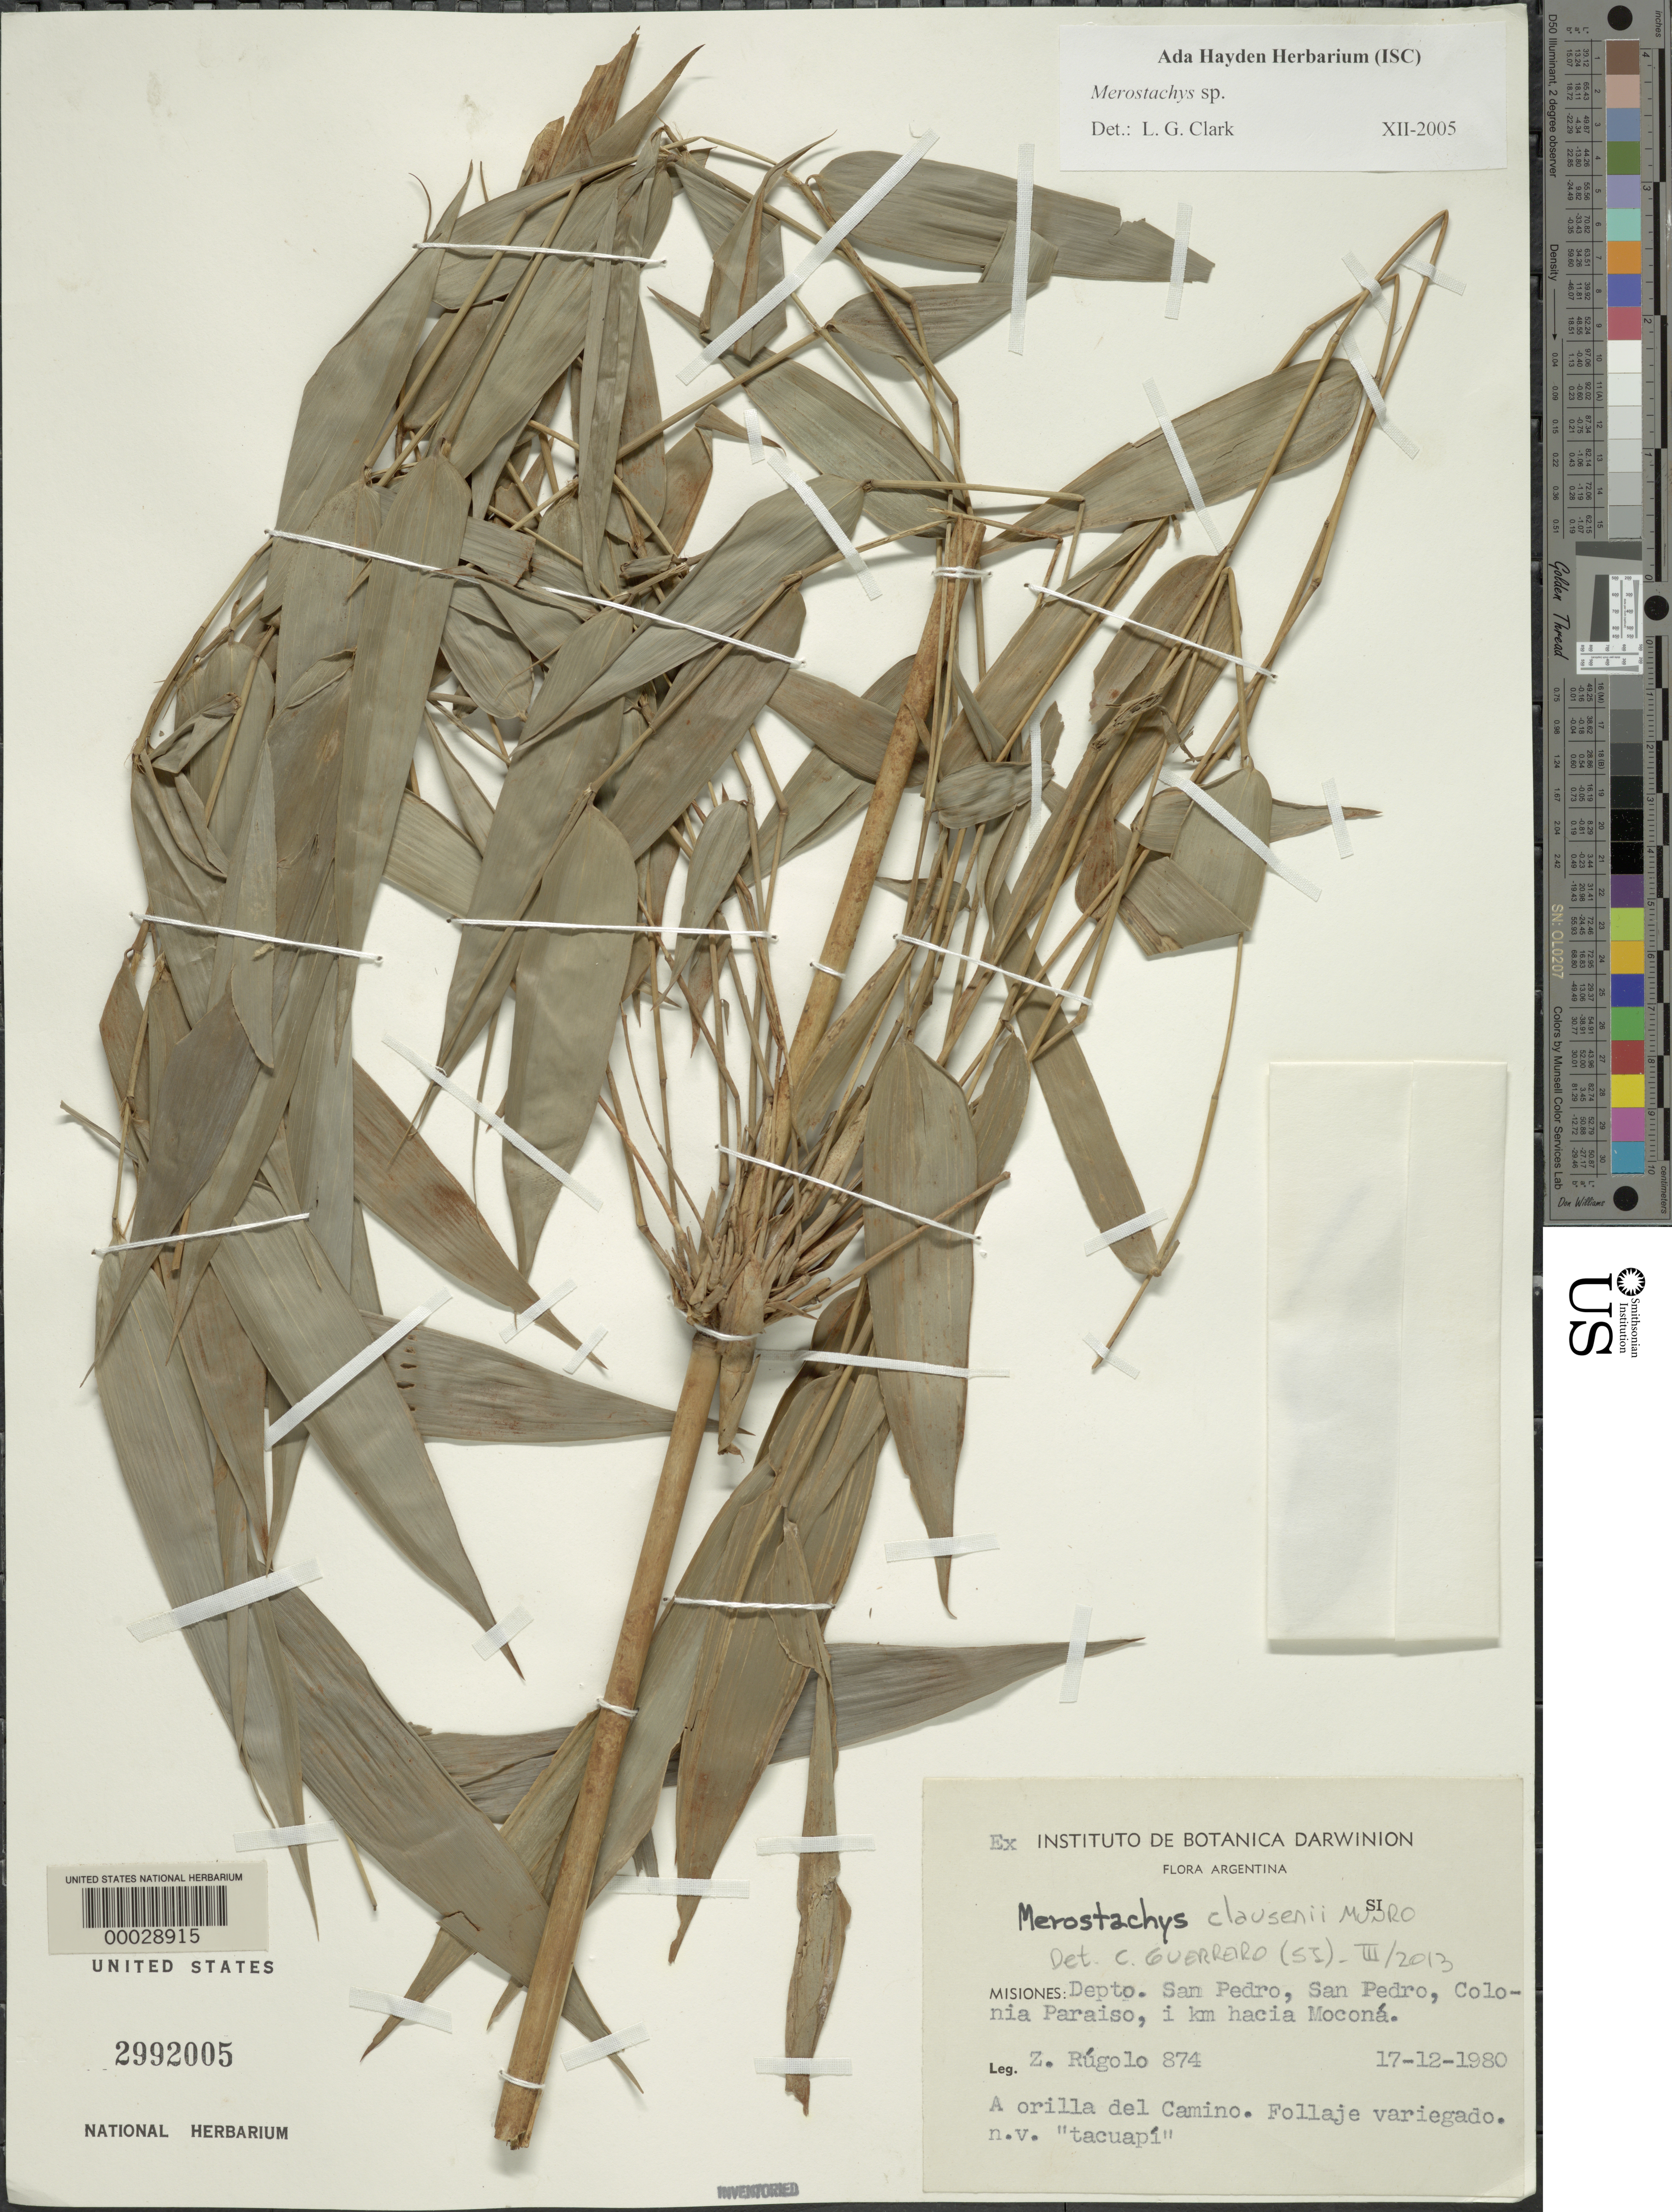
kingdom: Plantae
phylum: Tracheophyta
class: Liliopsida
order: Poales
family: Poaceae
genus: Merostachys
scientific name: Merostachys sp.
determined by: Vinicius-Silva, R.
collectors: Z. E. Rúgolo de Agrasar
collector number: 874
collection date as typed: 17 Dec 1980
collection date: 1980-12-17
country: Argentina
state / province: Misiones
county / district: San Pedro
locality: San Pedro, Colonia Paraiso, hacia Mocona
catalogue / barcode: US 2992005